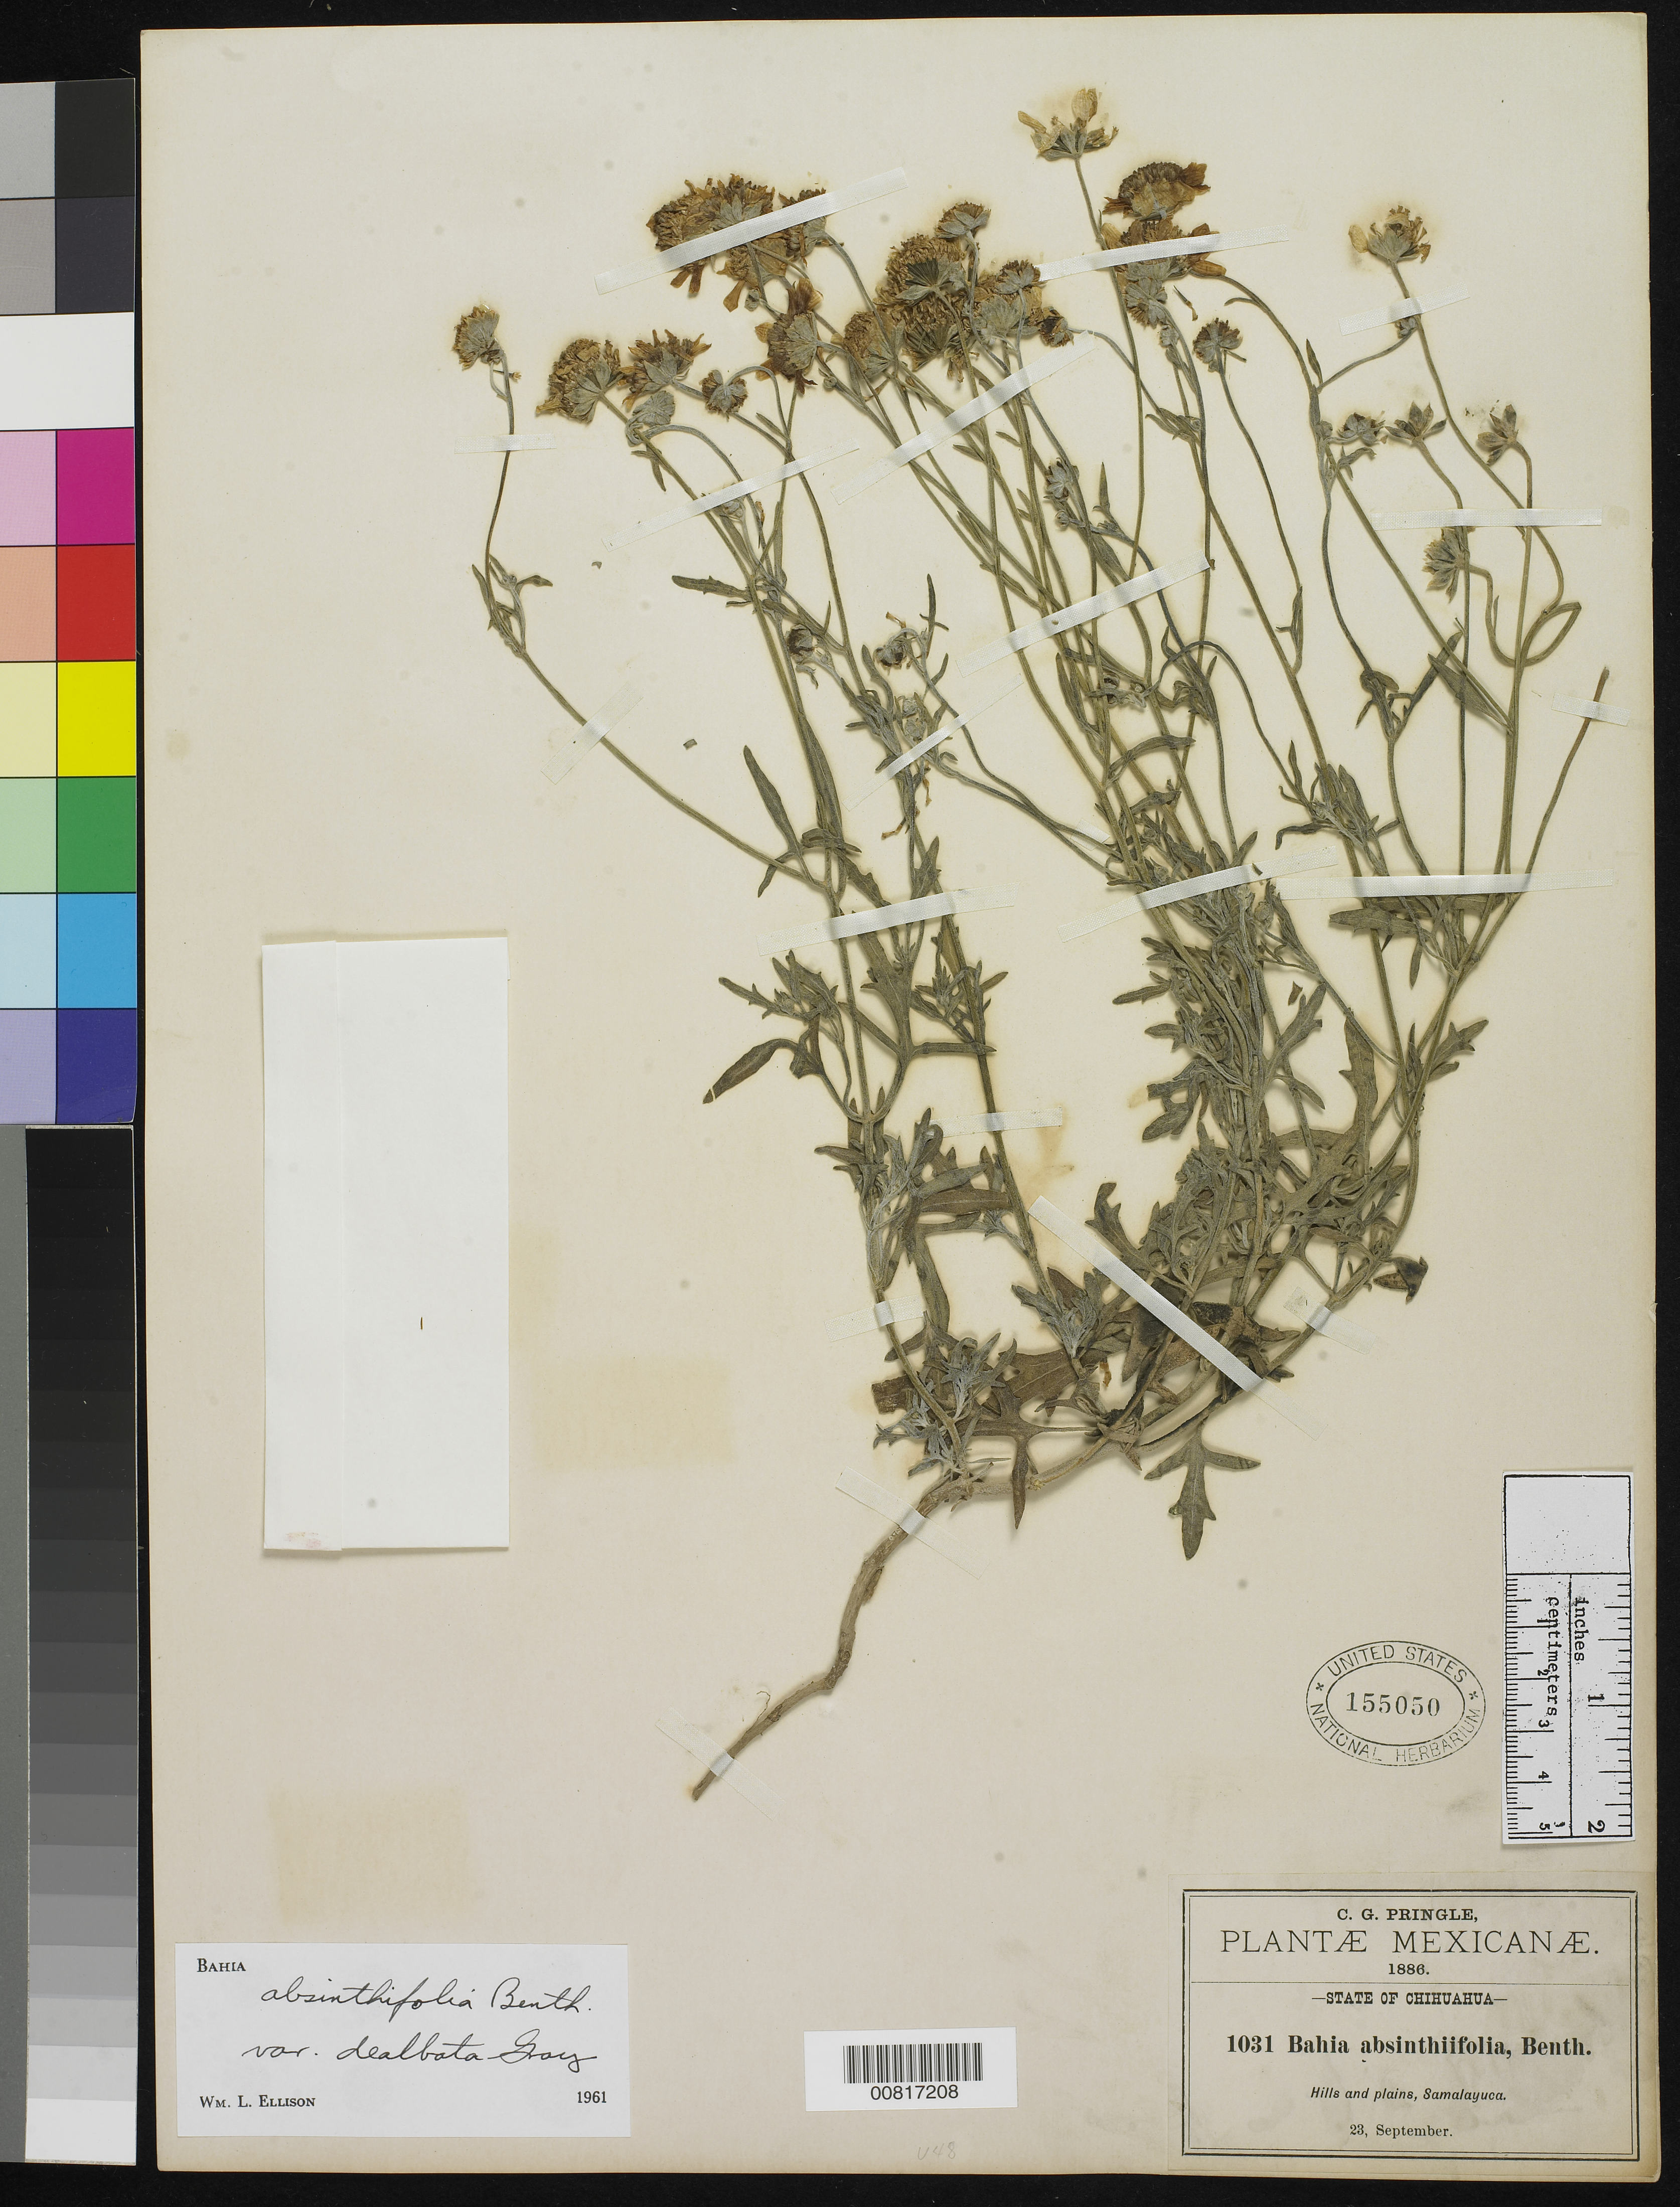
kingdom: Plantae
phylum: Tracheophyta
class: Magnoliopsida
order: Asterales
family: Asteraceae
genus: Bahia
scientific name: Bahia absinthifolia var. dealbata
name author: A. Gray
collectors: C. G. Pringle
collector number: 1031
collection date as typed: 23 Sep 1886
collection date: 1886-09-23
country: Mexico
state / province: Chihuahua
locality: Hills and plains, Samalayuca, Chihuahua.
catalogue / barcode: US 155050